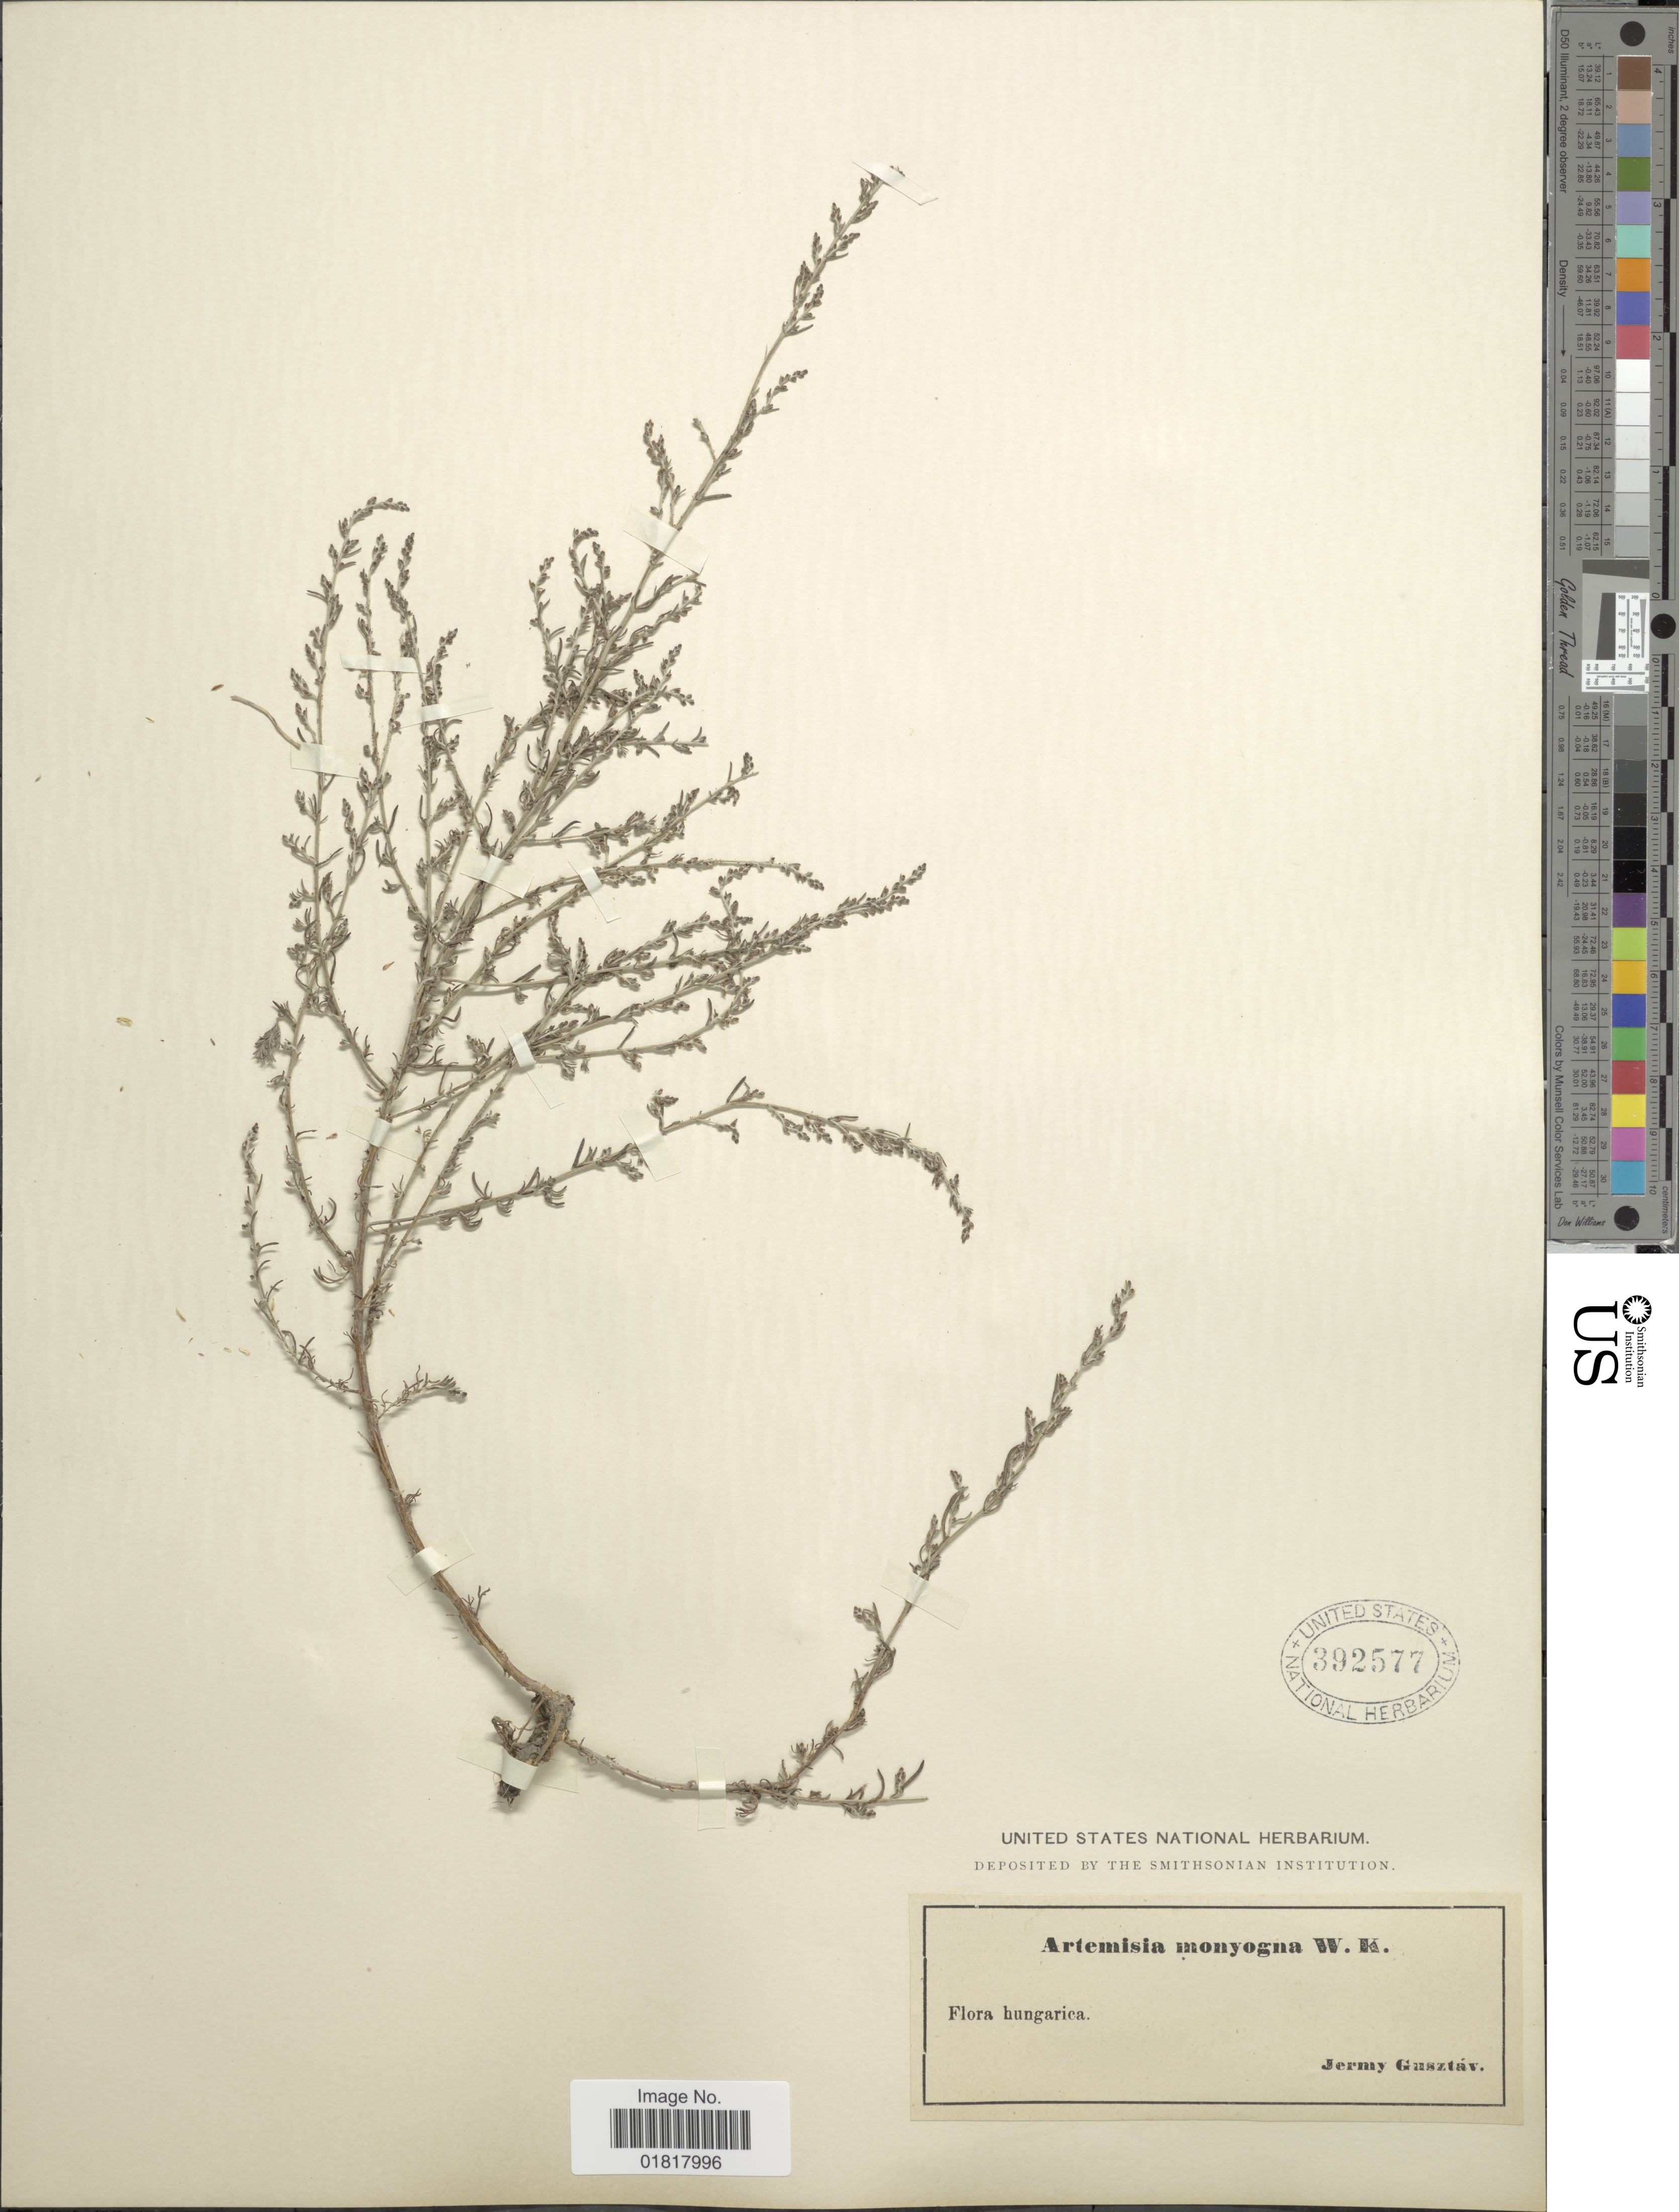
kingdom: Plantae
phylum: Tracheophyta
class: Magnoliopsida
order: Asterales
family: Asteraceae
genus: Artemisia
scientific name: Artemisia monogyna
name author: Poljakov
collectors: J. Gustav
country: Hungary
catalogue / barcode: US 392577